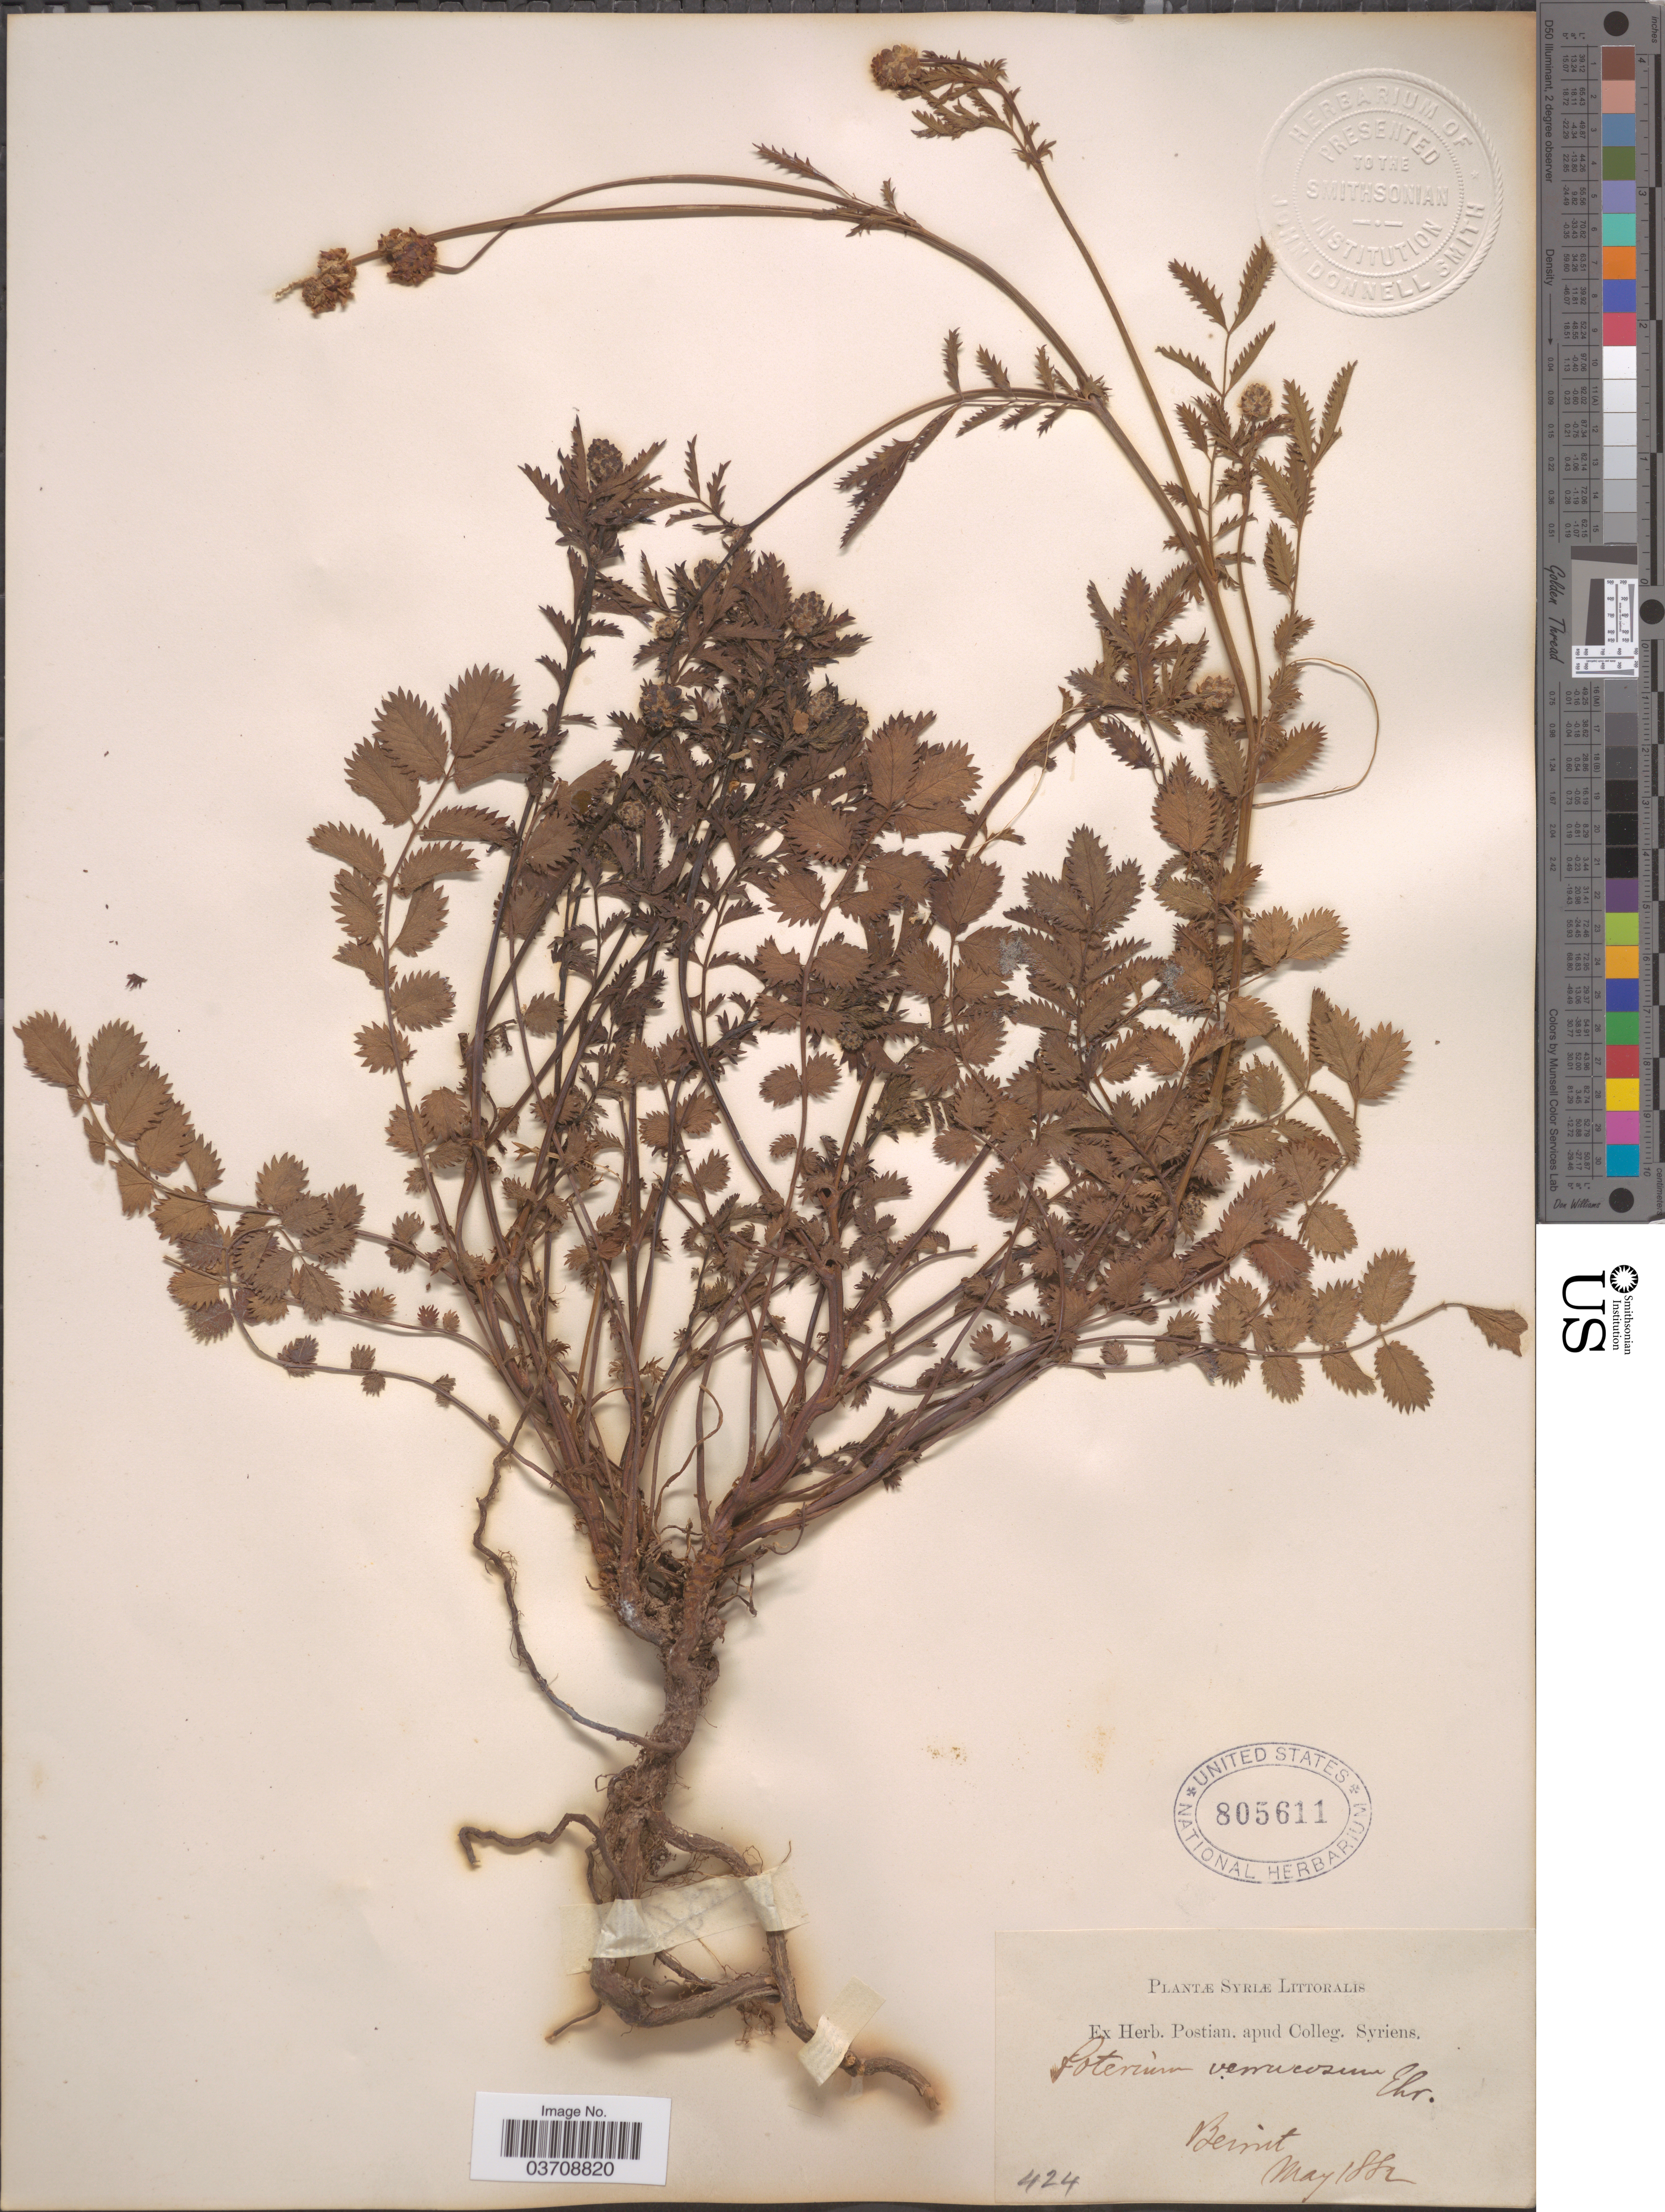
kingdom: Plantae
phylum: Tracheophyta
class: Magnoliopsida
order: Rosales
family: Rosaceae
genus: Sanguisorba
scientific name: Sanguisorba verrucosa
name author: (Link ex G. Don) Ces.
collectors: Ex herb. Postian. apud Colleg. Syriens.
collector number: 424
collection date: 1882-05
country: Lebanon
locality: Syriæ Littoralis. Beirut.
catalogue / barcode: US 805611